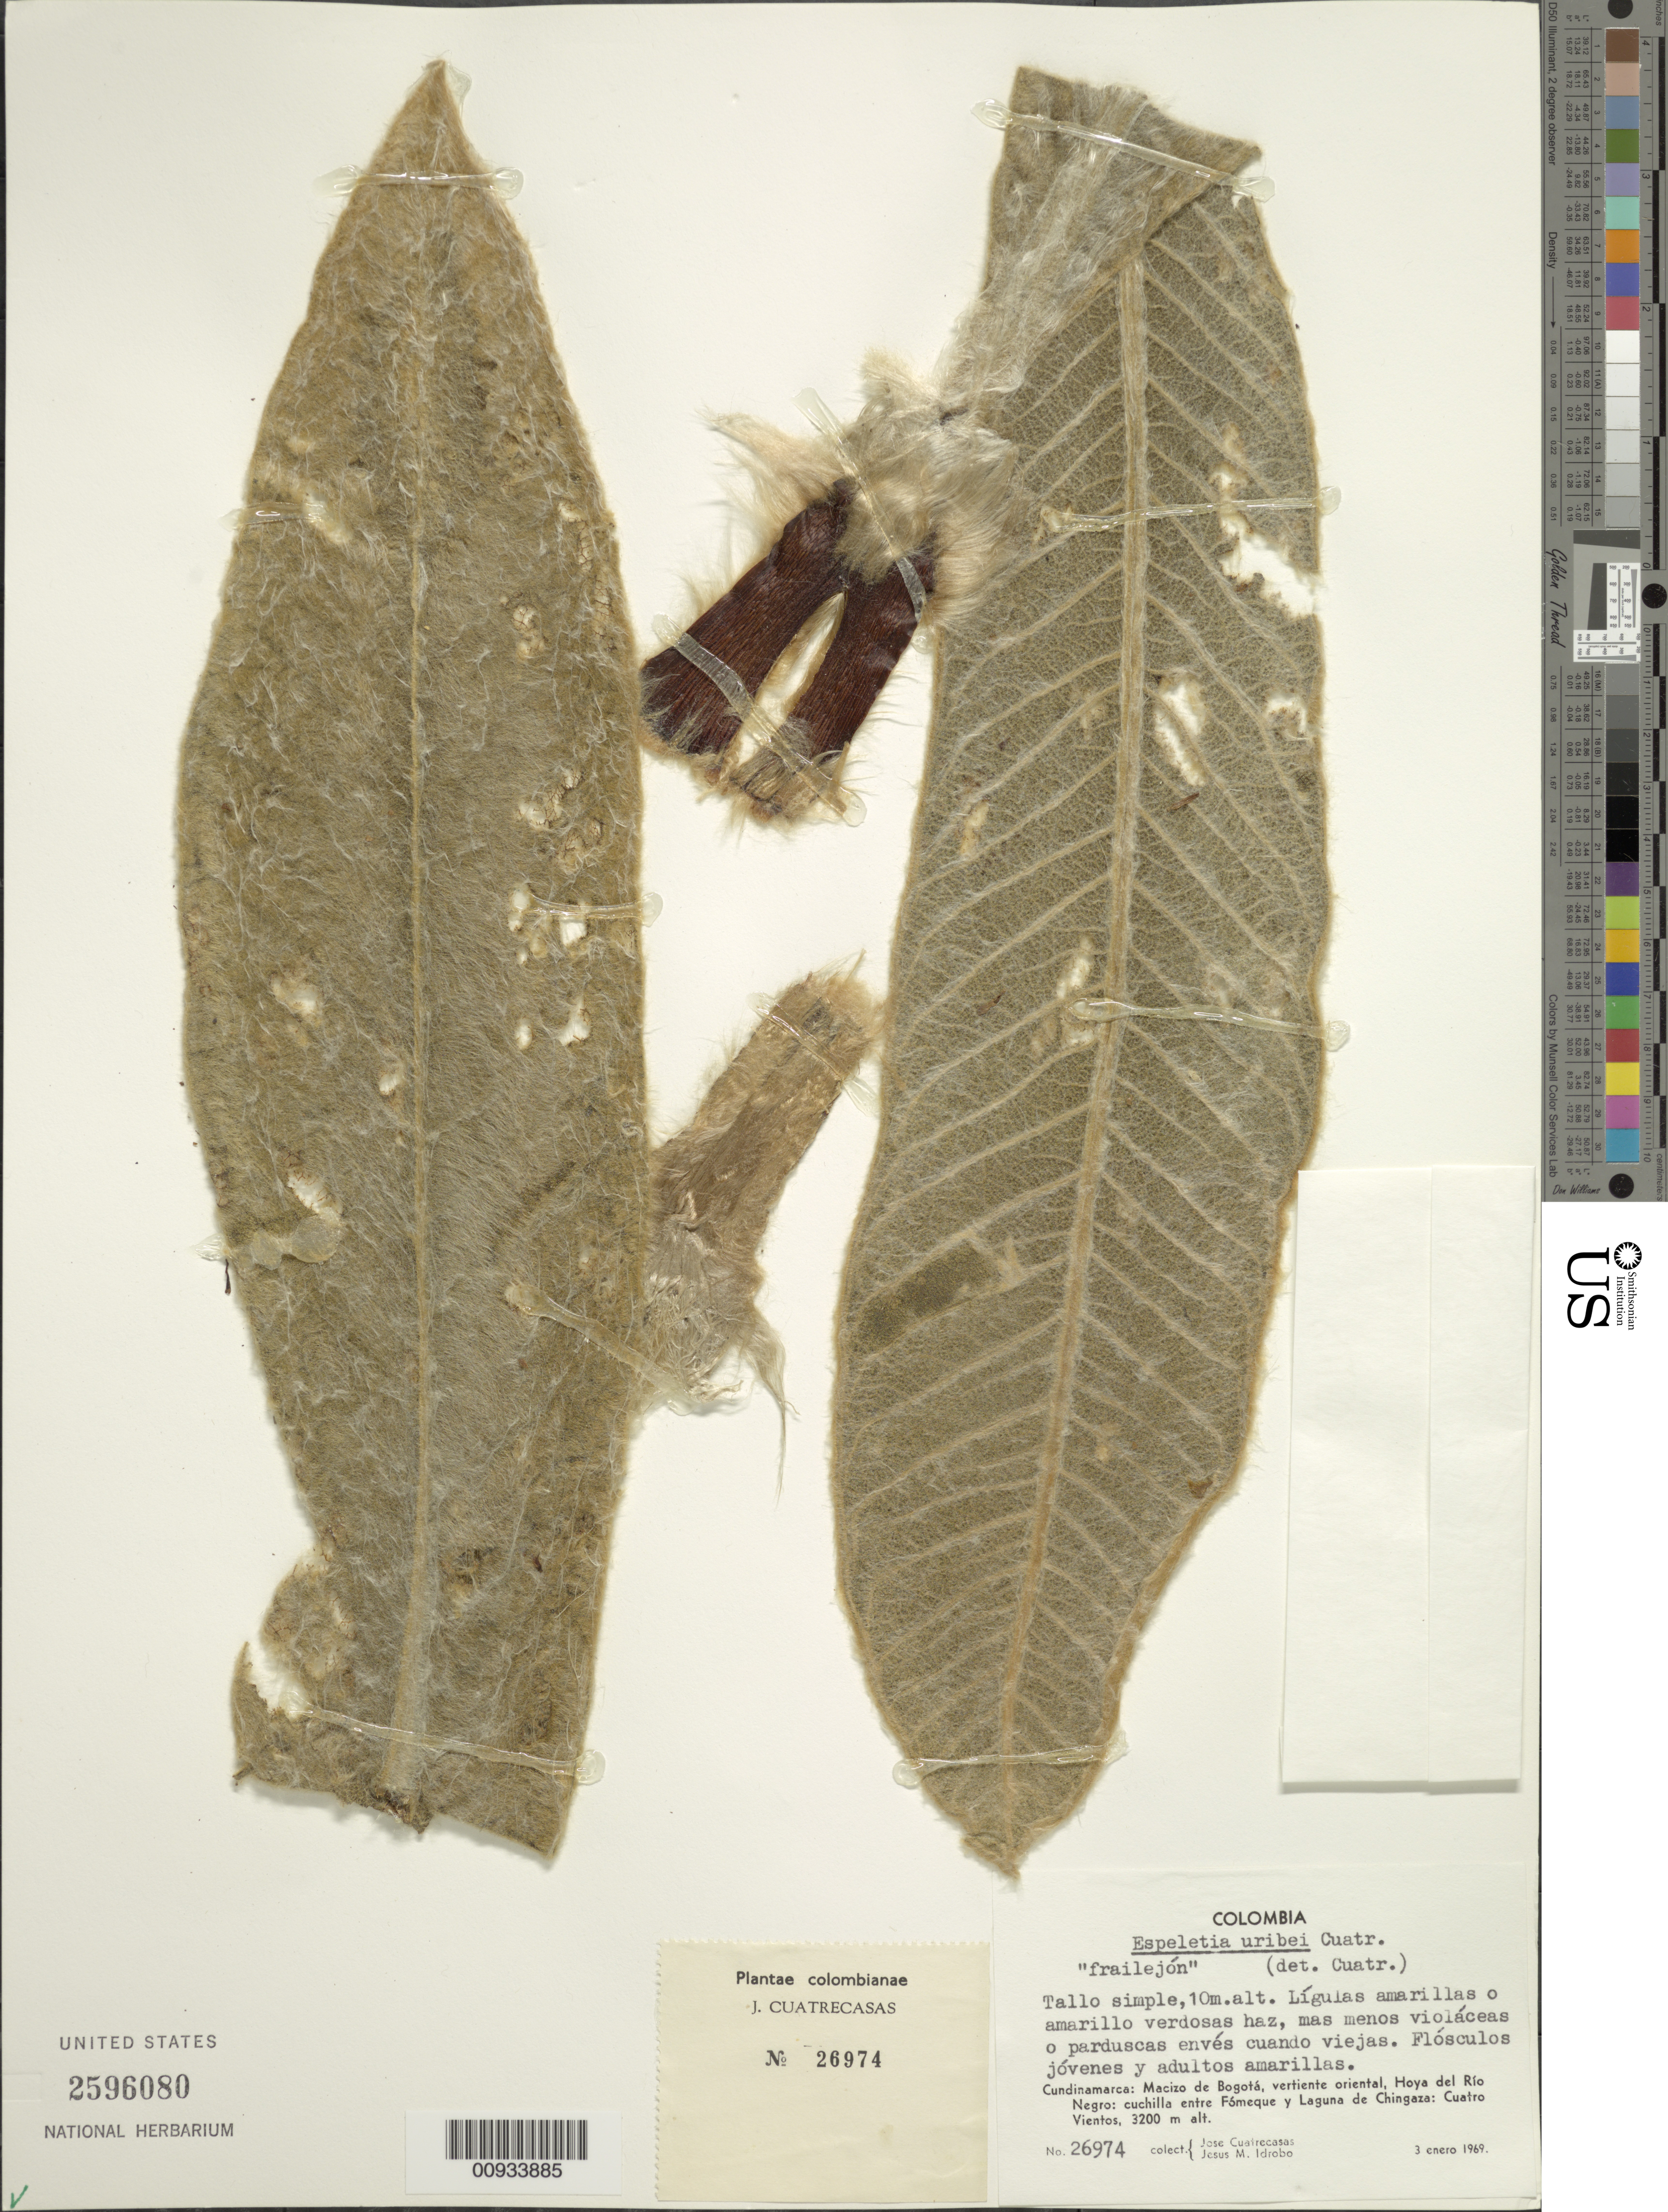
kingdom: Plantae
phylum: Tracheophyta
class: Magnoliopsida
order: Asterales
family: Asteraceae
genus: Espeletia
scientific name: Espeletia uribei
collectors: J. Cuatrecasas & J. M. Duque Jaramillo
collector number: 26974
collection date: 1969-01-03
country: Colombia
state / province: Cundinamarca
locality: Macizo de Bogota, vertiente oriental, Hoya del Rio Negro: cuchilla entre Fomeque y Laguna de Chingaza: Cuatro Vientos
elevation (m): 3200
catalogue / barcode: US 2596080